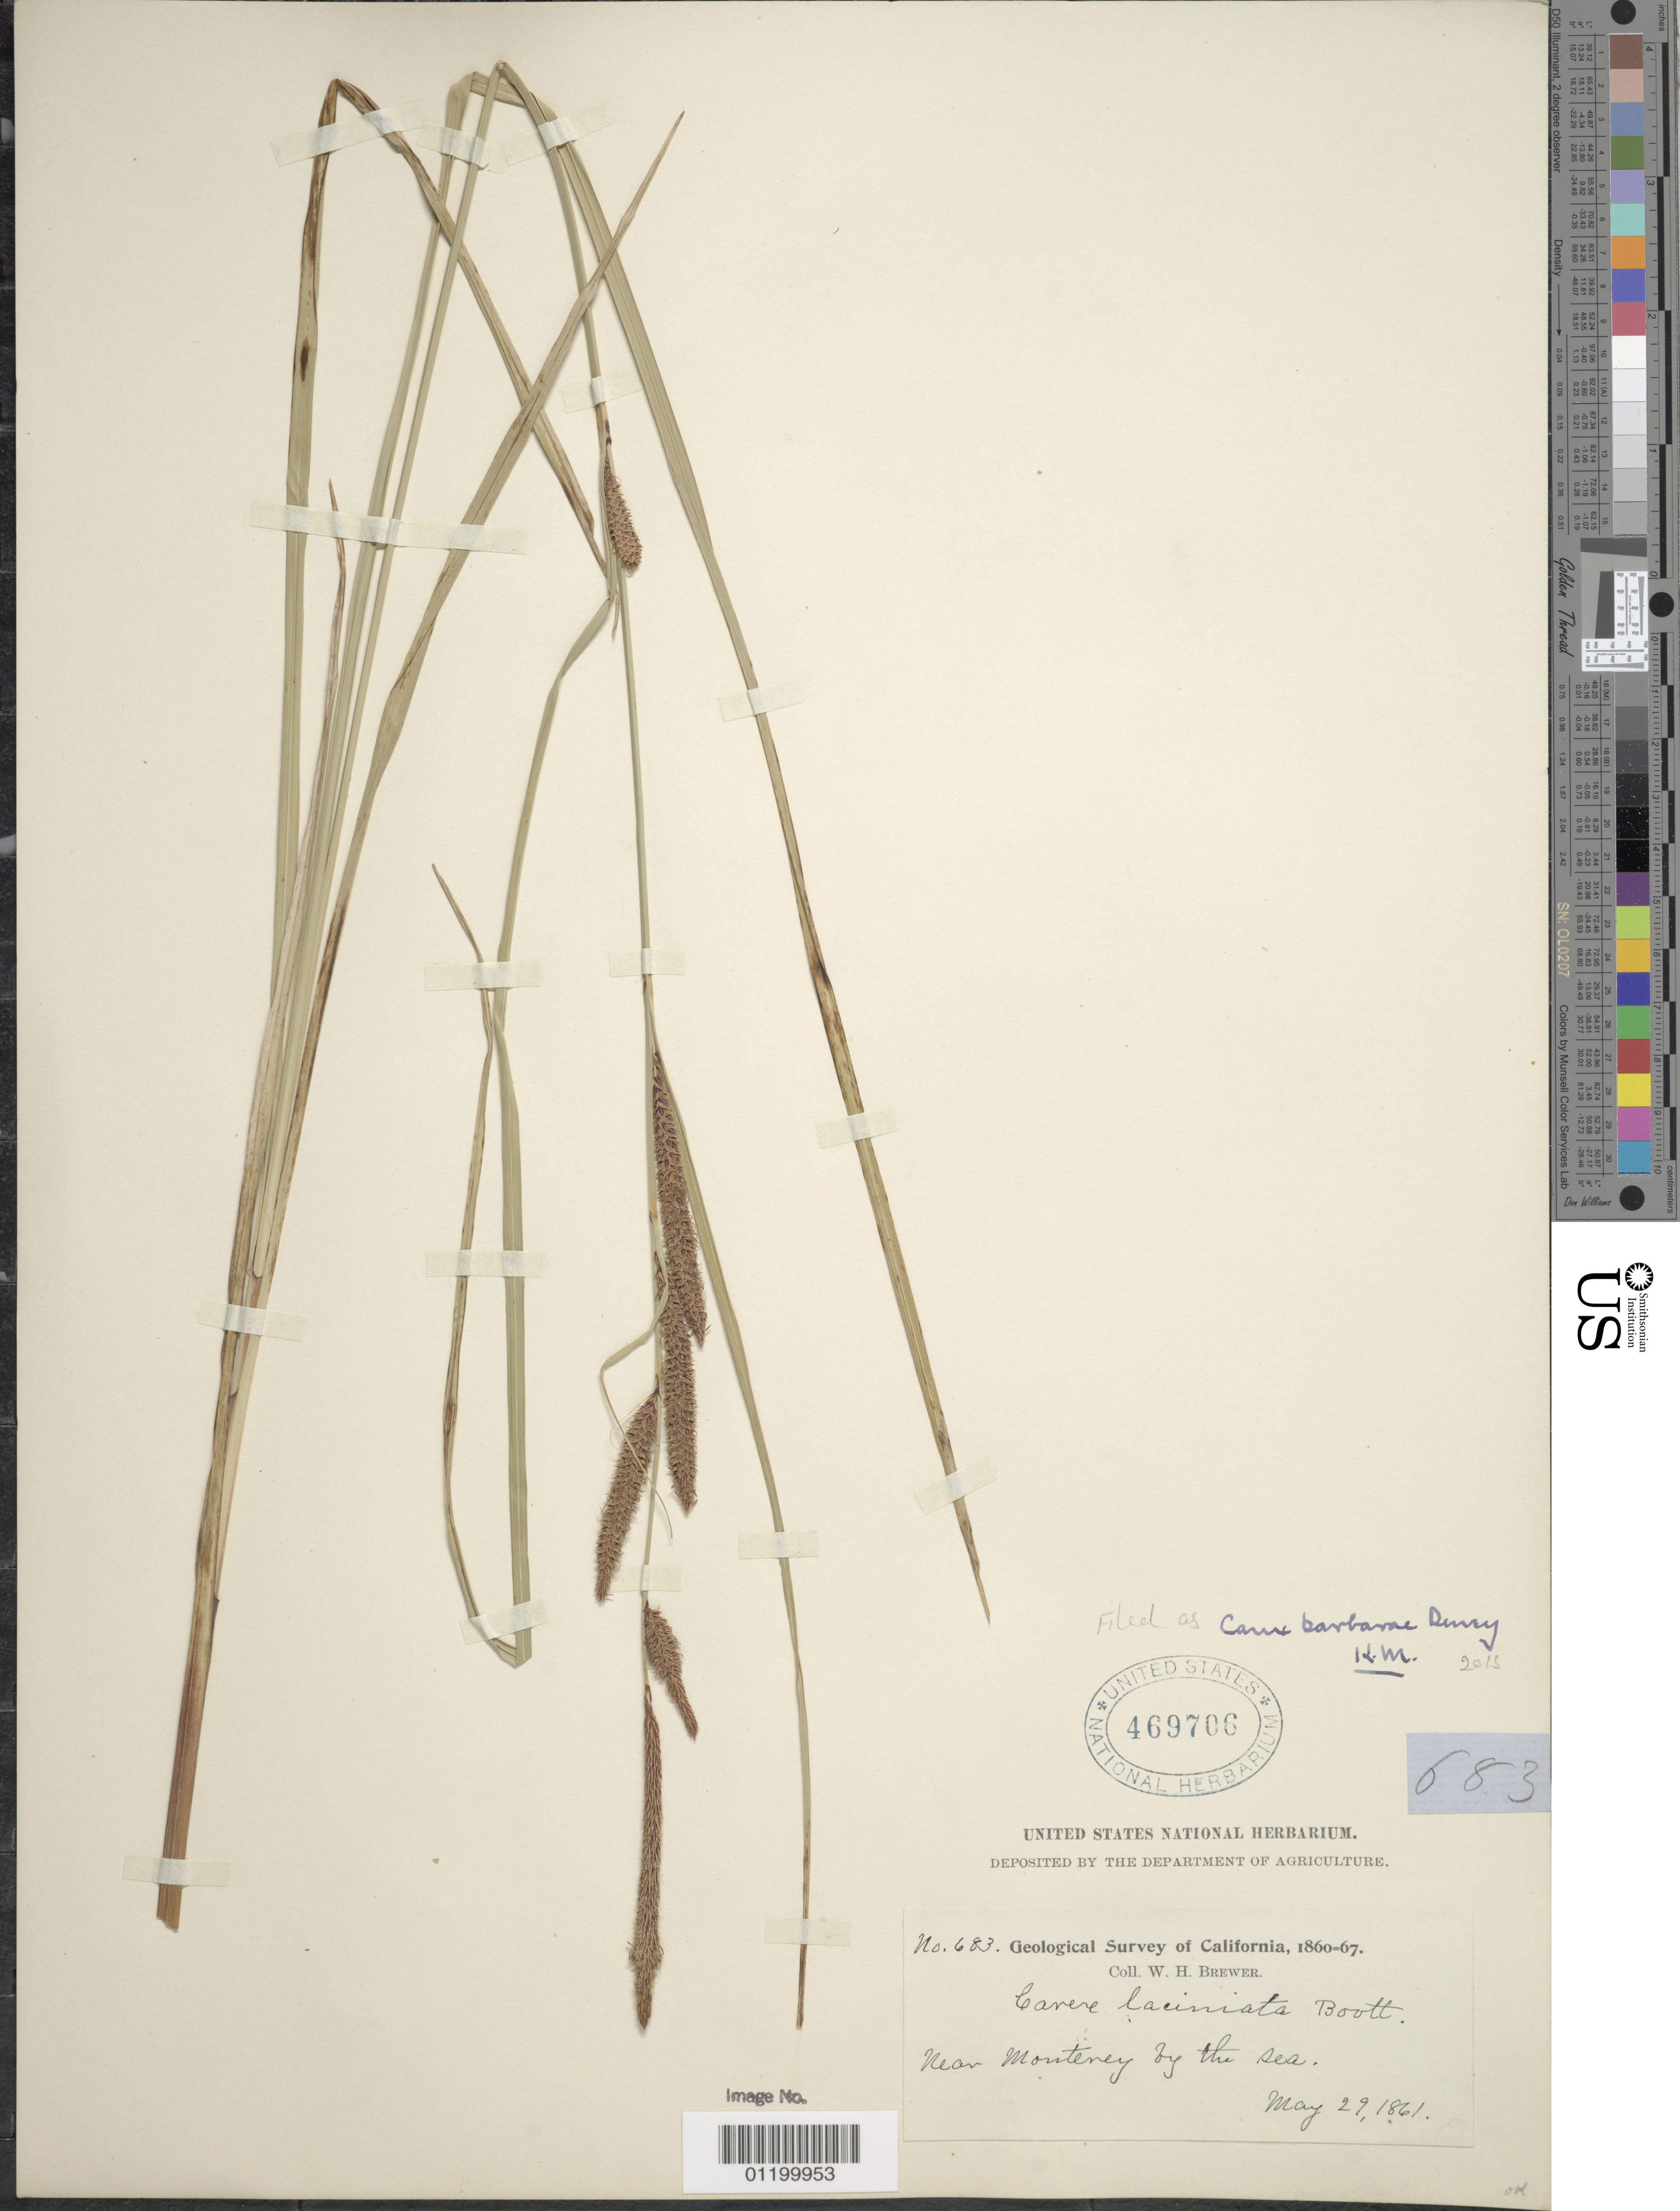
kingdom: Plantae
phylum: Tracheophyta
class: Liliopsida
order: Poales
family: Cyperaceae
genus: Carex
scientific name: Carex barbarae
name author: Dewey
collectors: W. H. Brewer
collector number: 683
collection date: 1861-05-29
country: United States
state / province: California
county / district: Monterey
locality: Near Monterey, by the sea.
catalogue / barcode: US 469706